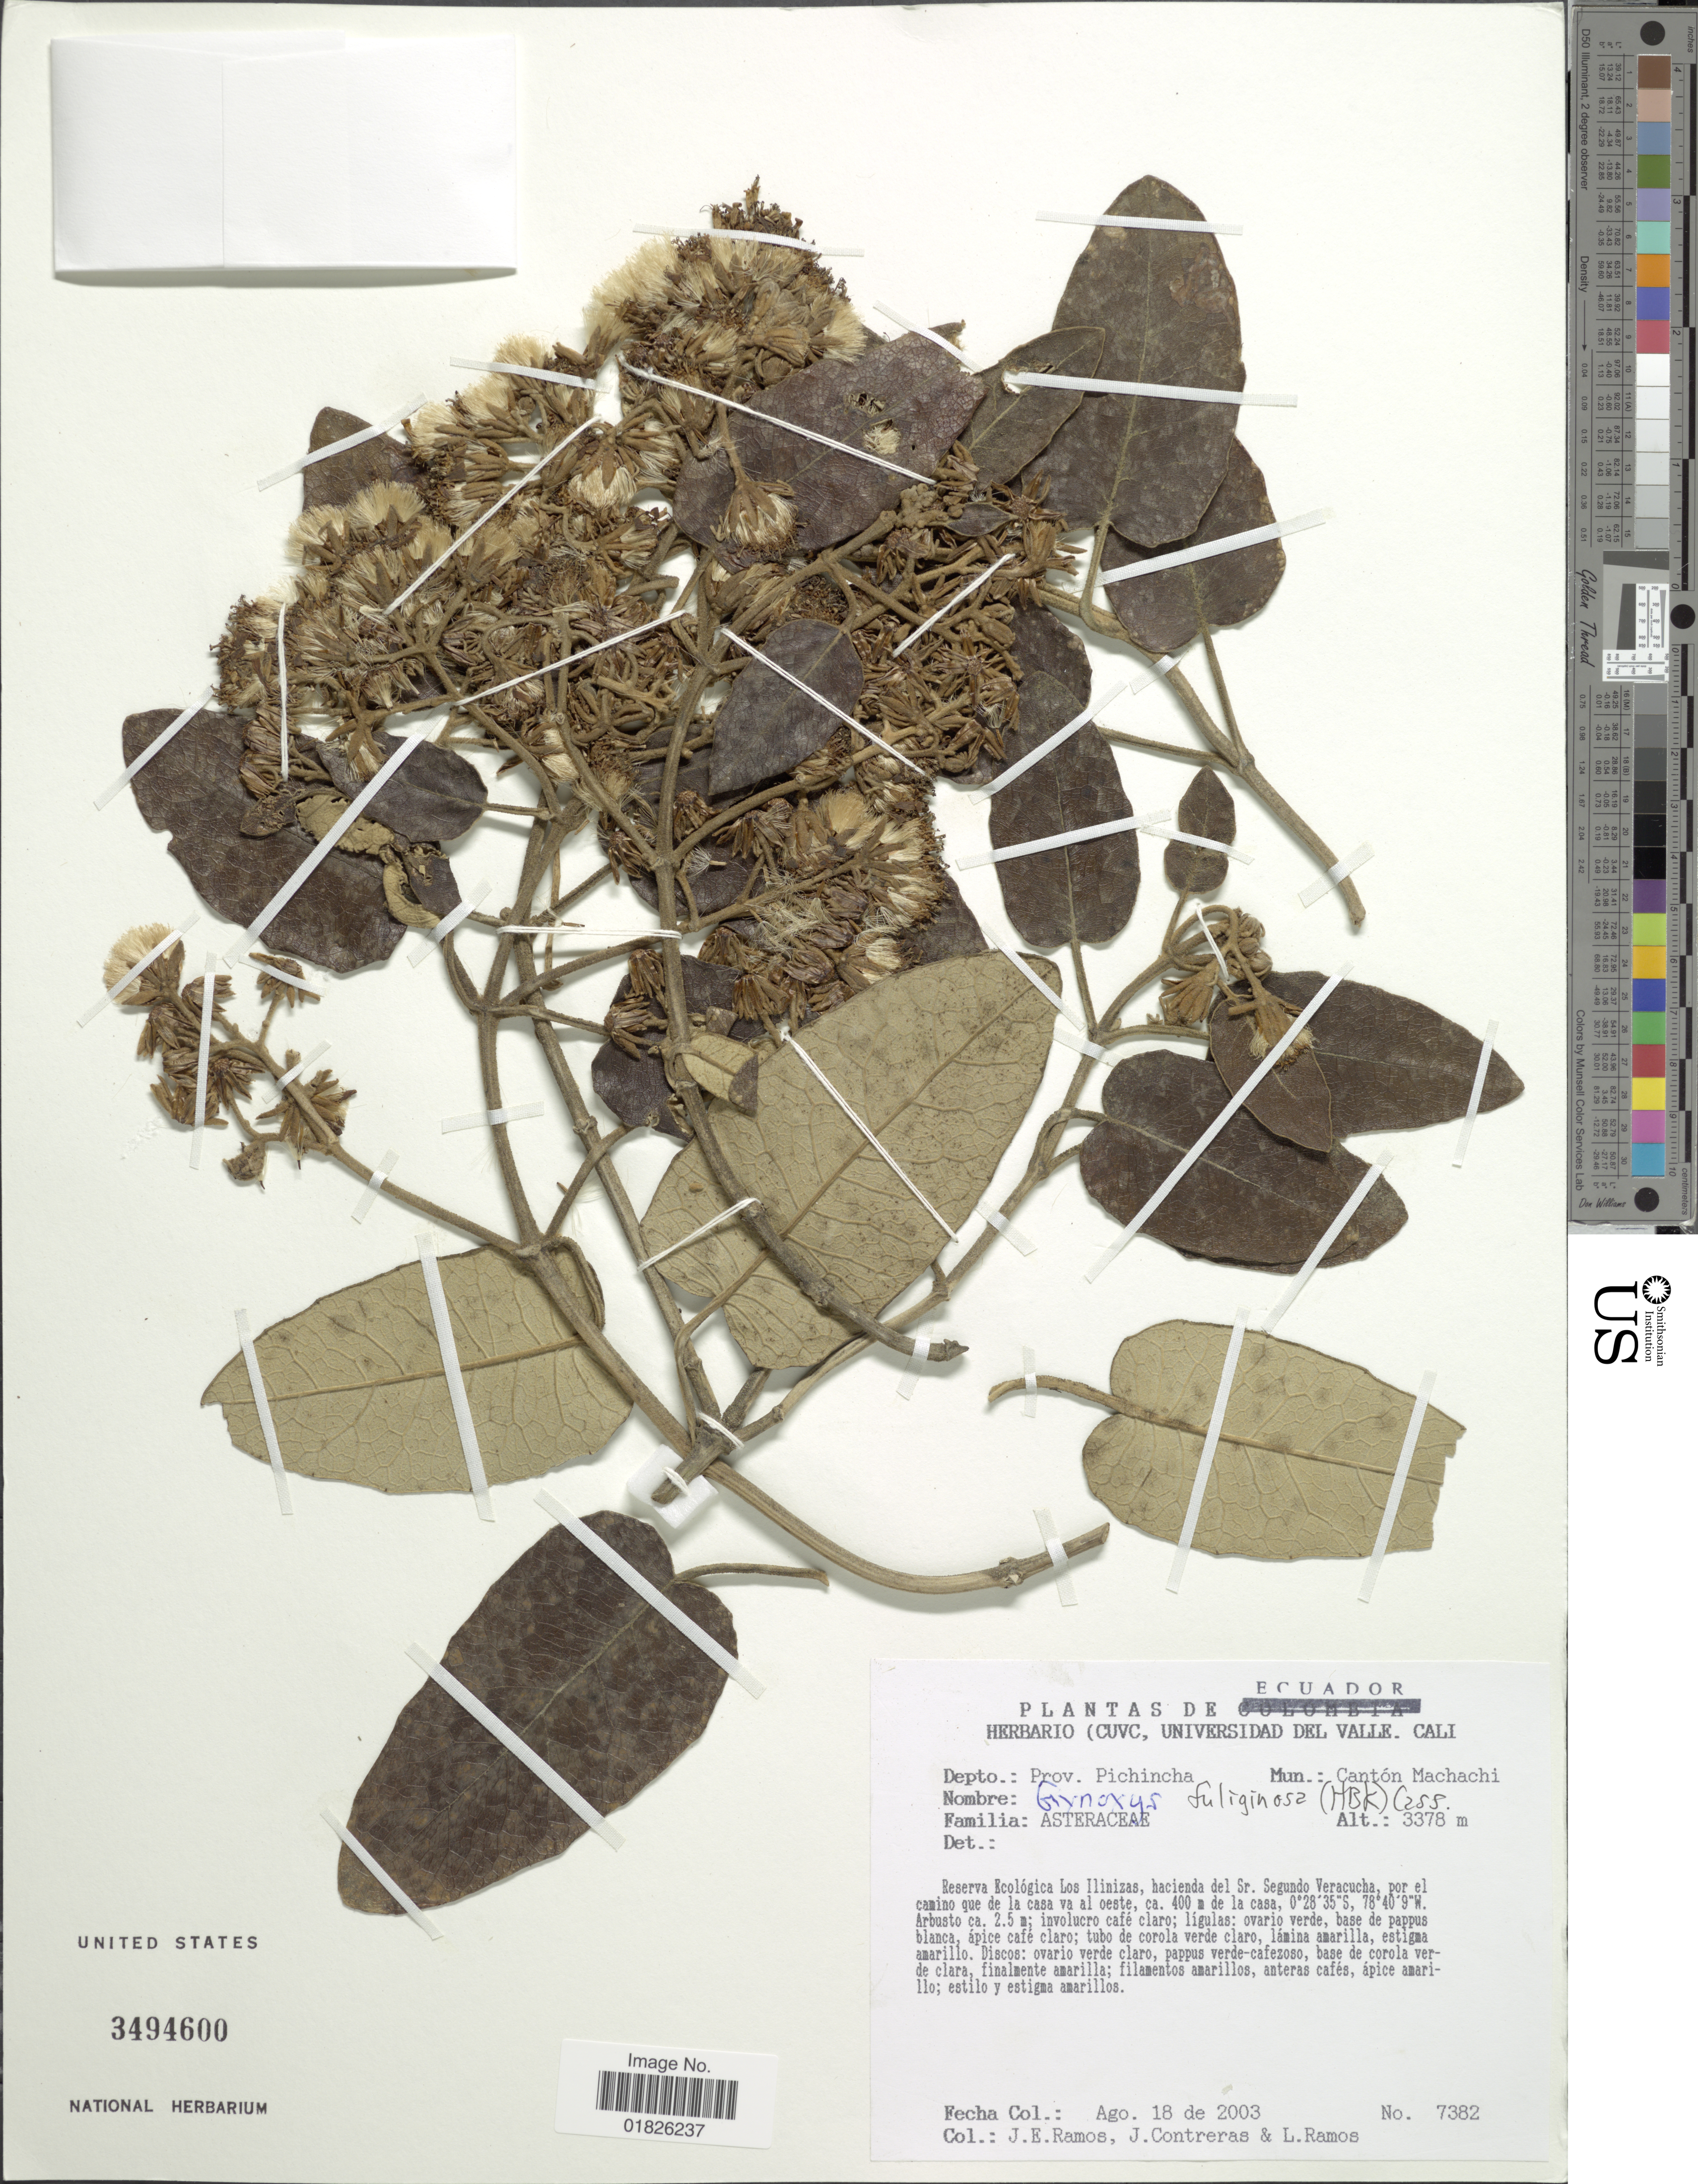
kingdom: Plantae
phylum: Tracheophyta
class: Magnoliopsida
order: Asterales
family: Asteraceae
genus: Gynoxys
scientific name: Gynoxys fuliginosa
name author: Cass.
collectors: J. E. Ramos, J. Contreras & L. Ramos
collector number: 7382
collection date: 2003-08-18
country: Ecuador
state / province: Pichincha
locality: Mun.: Canton Machachi, Reserva Ecologica Los llinizas, hacienda del Sr. Segundo Veracucha, por el camino que de la casa va al oeste, ca. 400 m de la casa.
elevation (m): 3378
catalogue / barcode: US 3494600